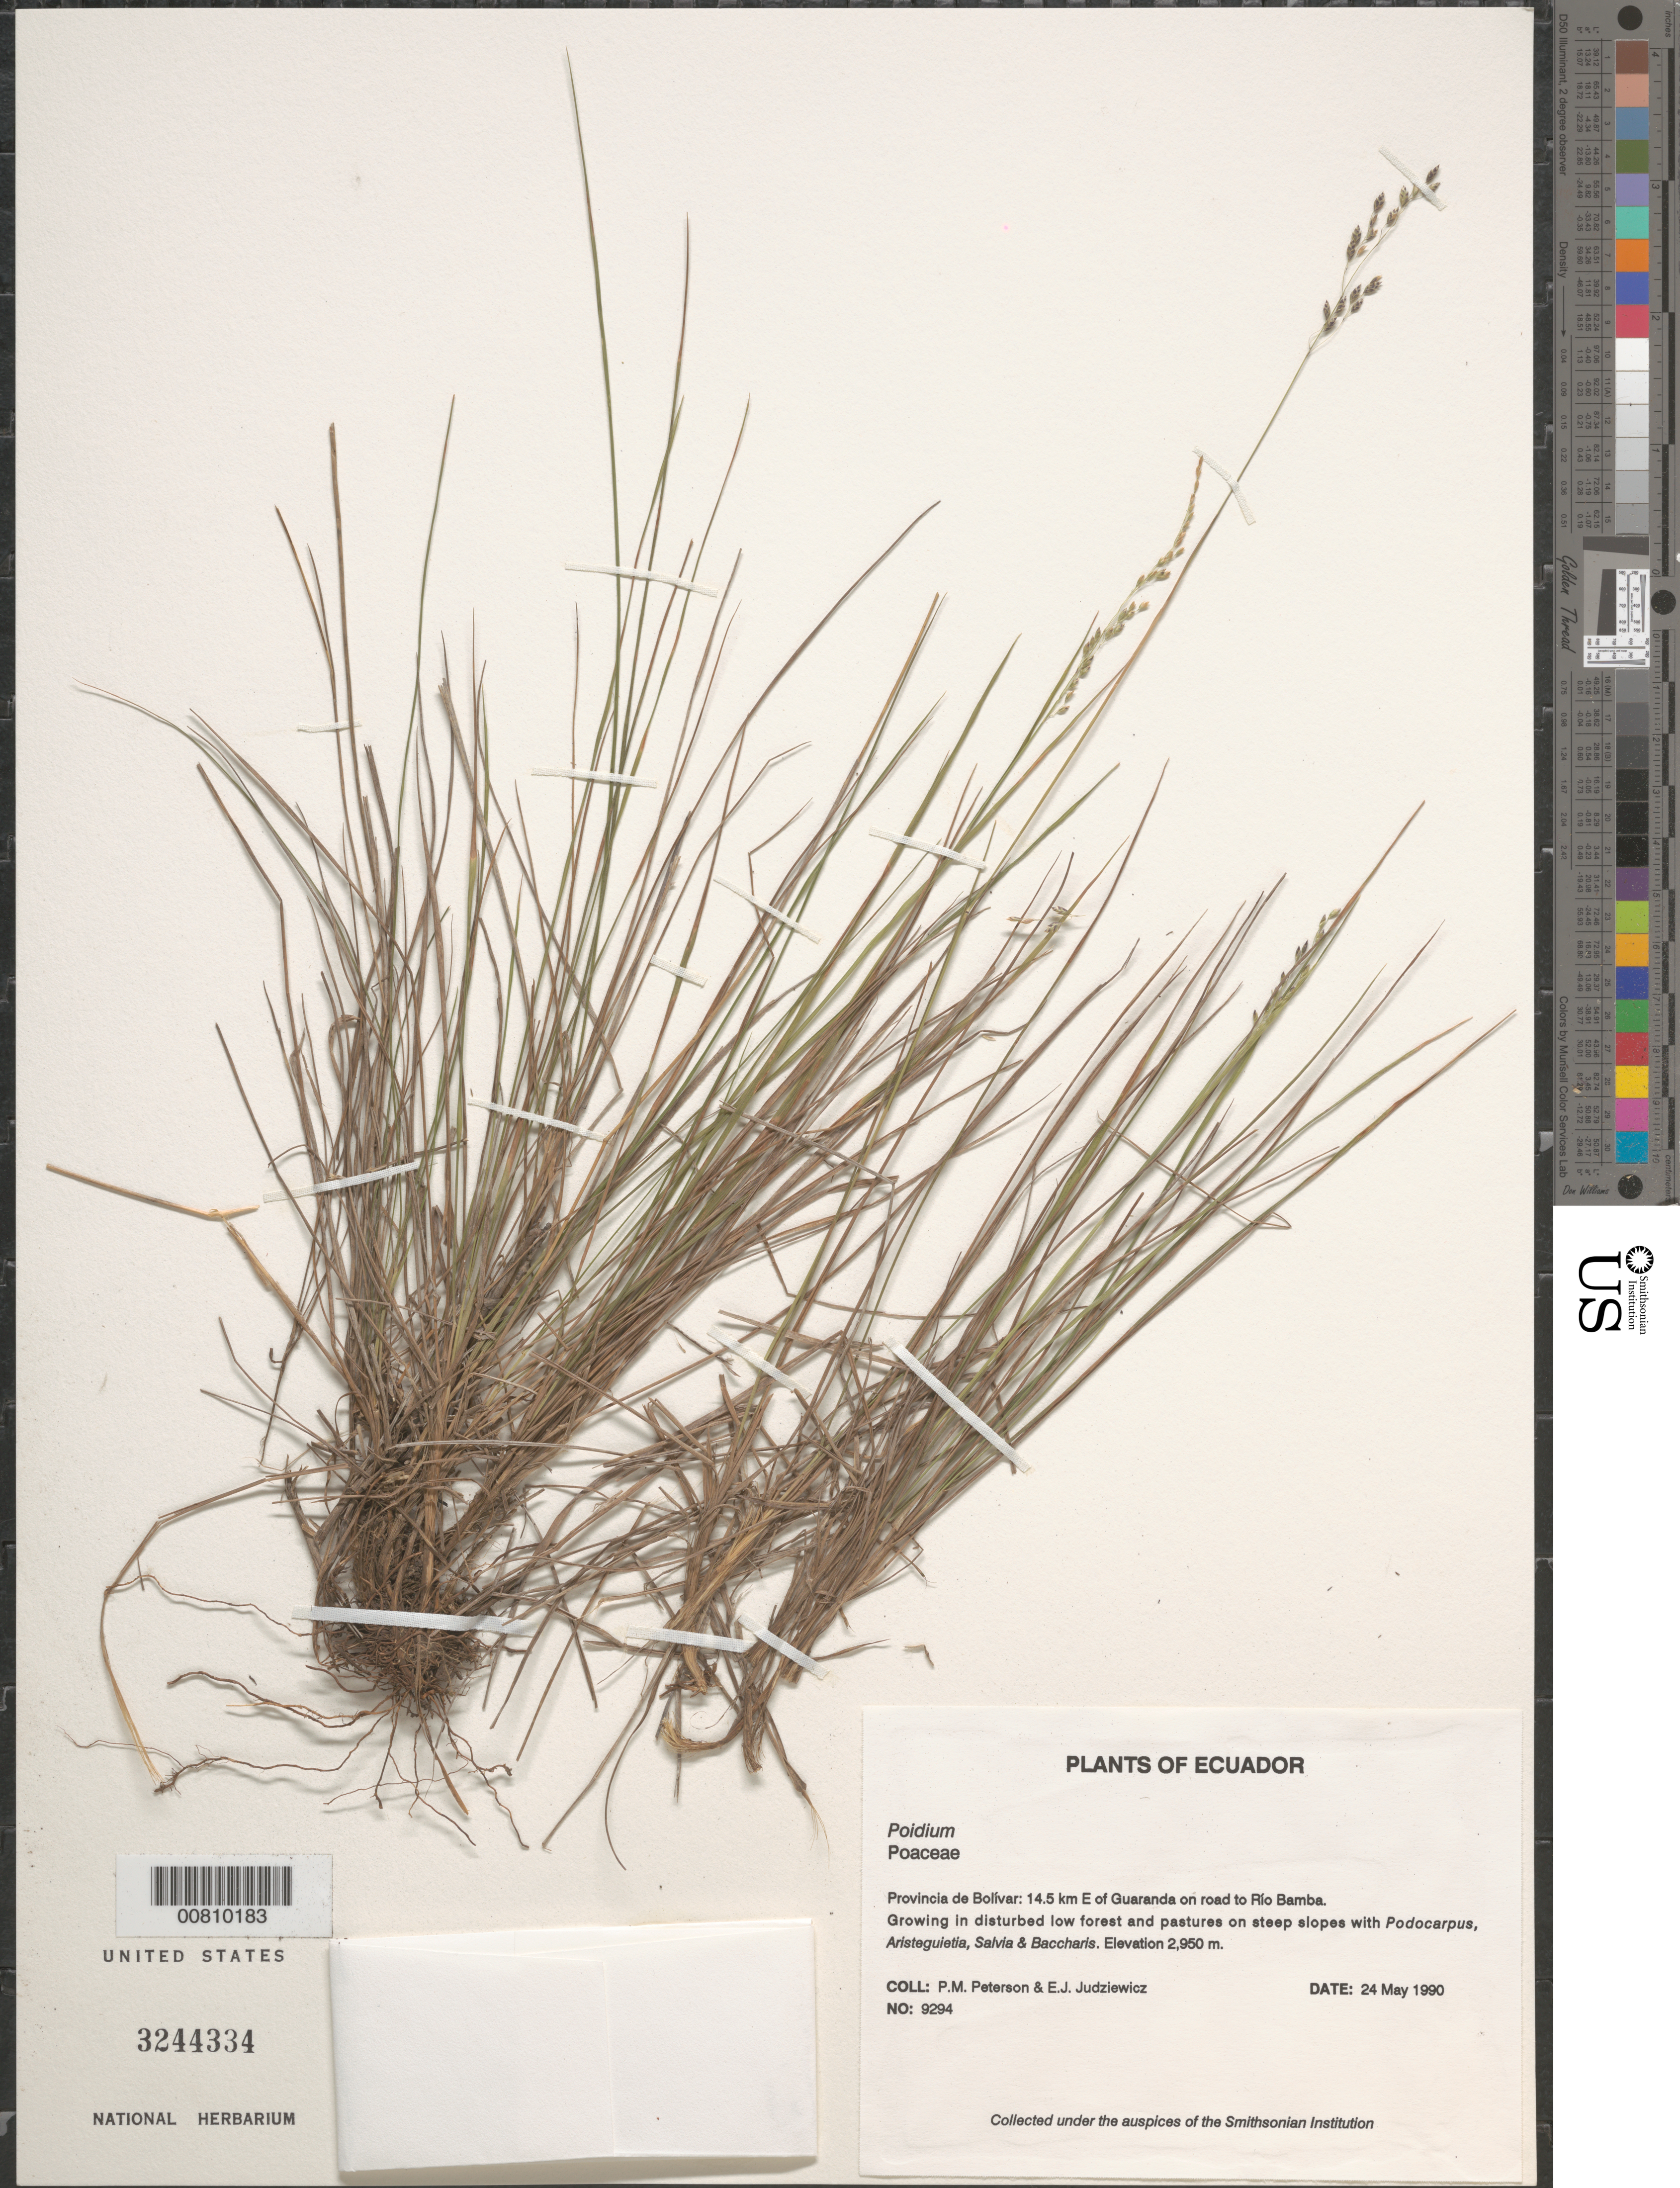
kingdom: Plantae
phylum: Tracheophyta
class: Liliopsida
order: Poales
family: Poaceae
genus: Poidium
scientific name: Poidium sp.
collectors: P. M. Peterson & E. J. Judziewicz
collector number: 09294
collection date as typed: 24 May 1990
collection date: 1990-05-24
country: Ecuador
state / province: Bolivar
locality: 14.5 km E of Guaranda on road to Río Bamba.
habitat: Growing in disturbed low forest and pastures on steep slopes with Podocarpus, Aristeguietia, Salvia & Baccharis.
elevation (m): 2950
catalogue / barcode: US 3244334